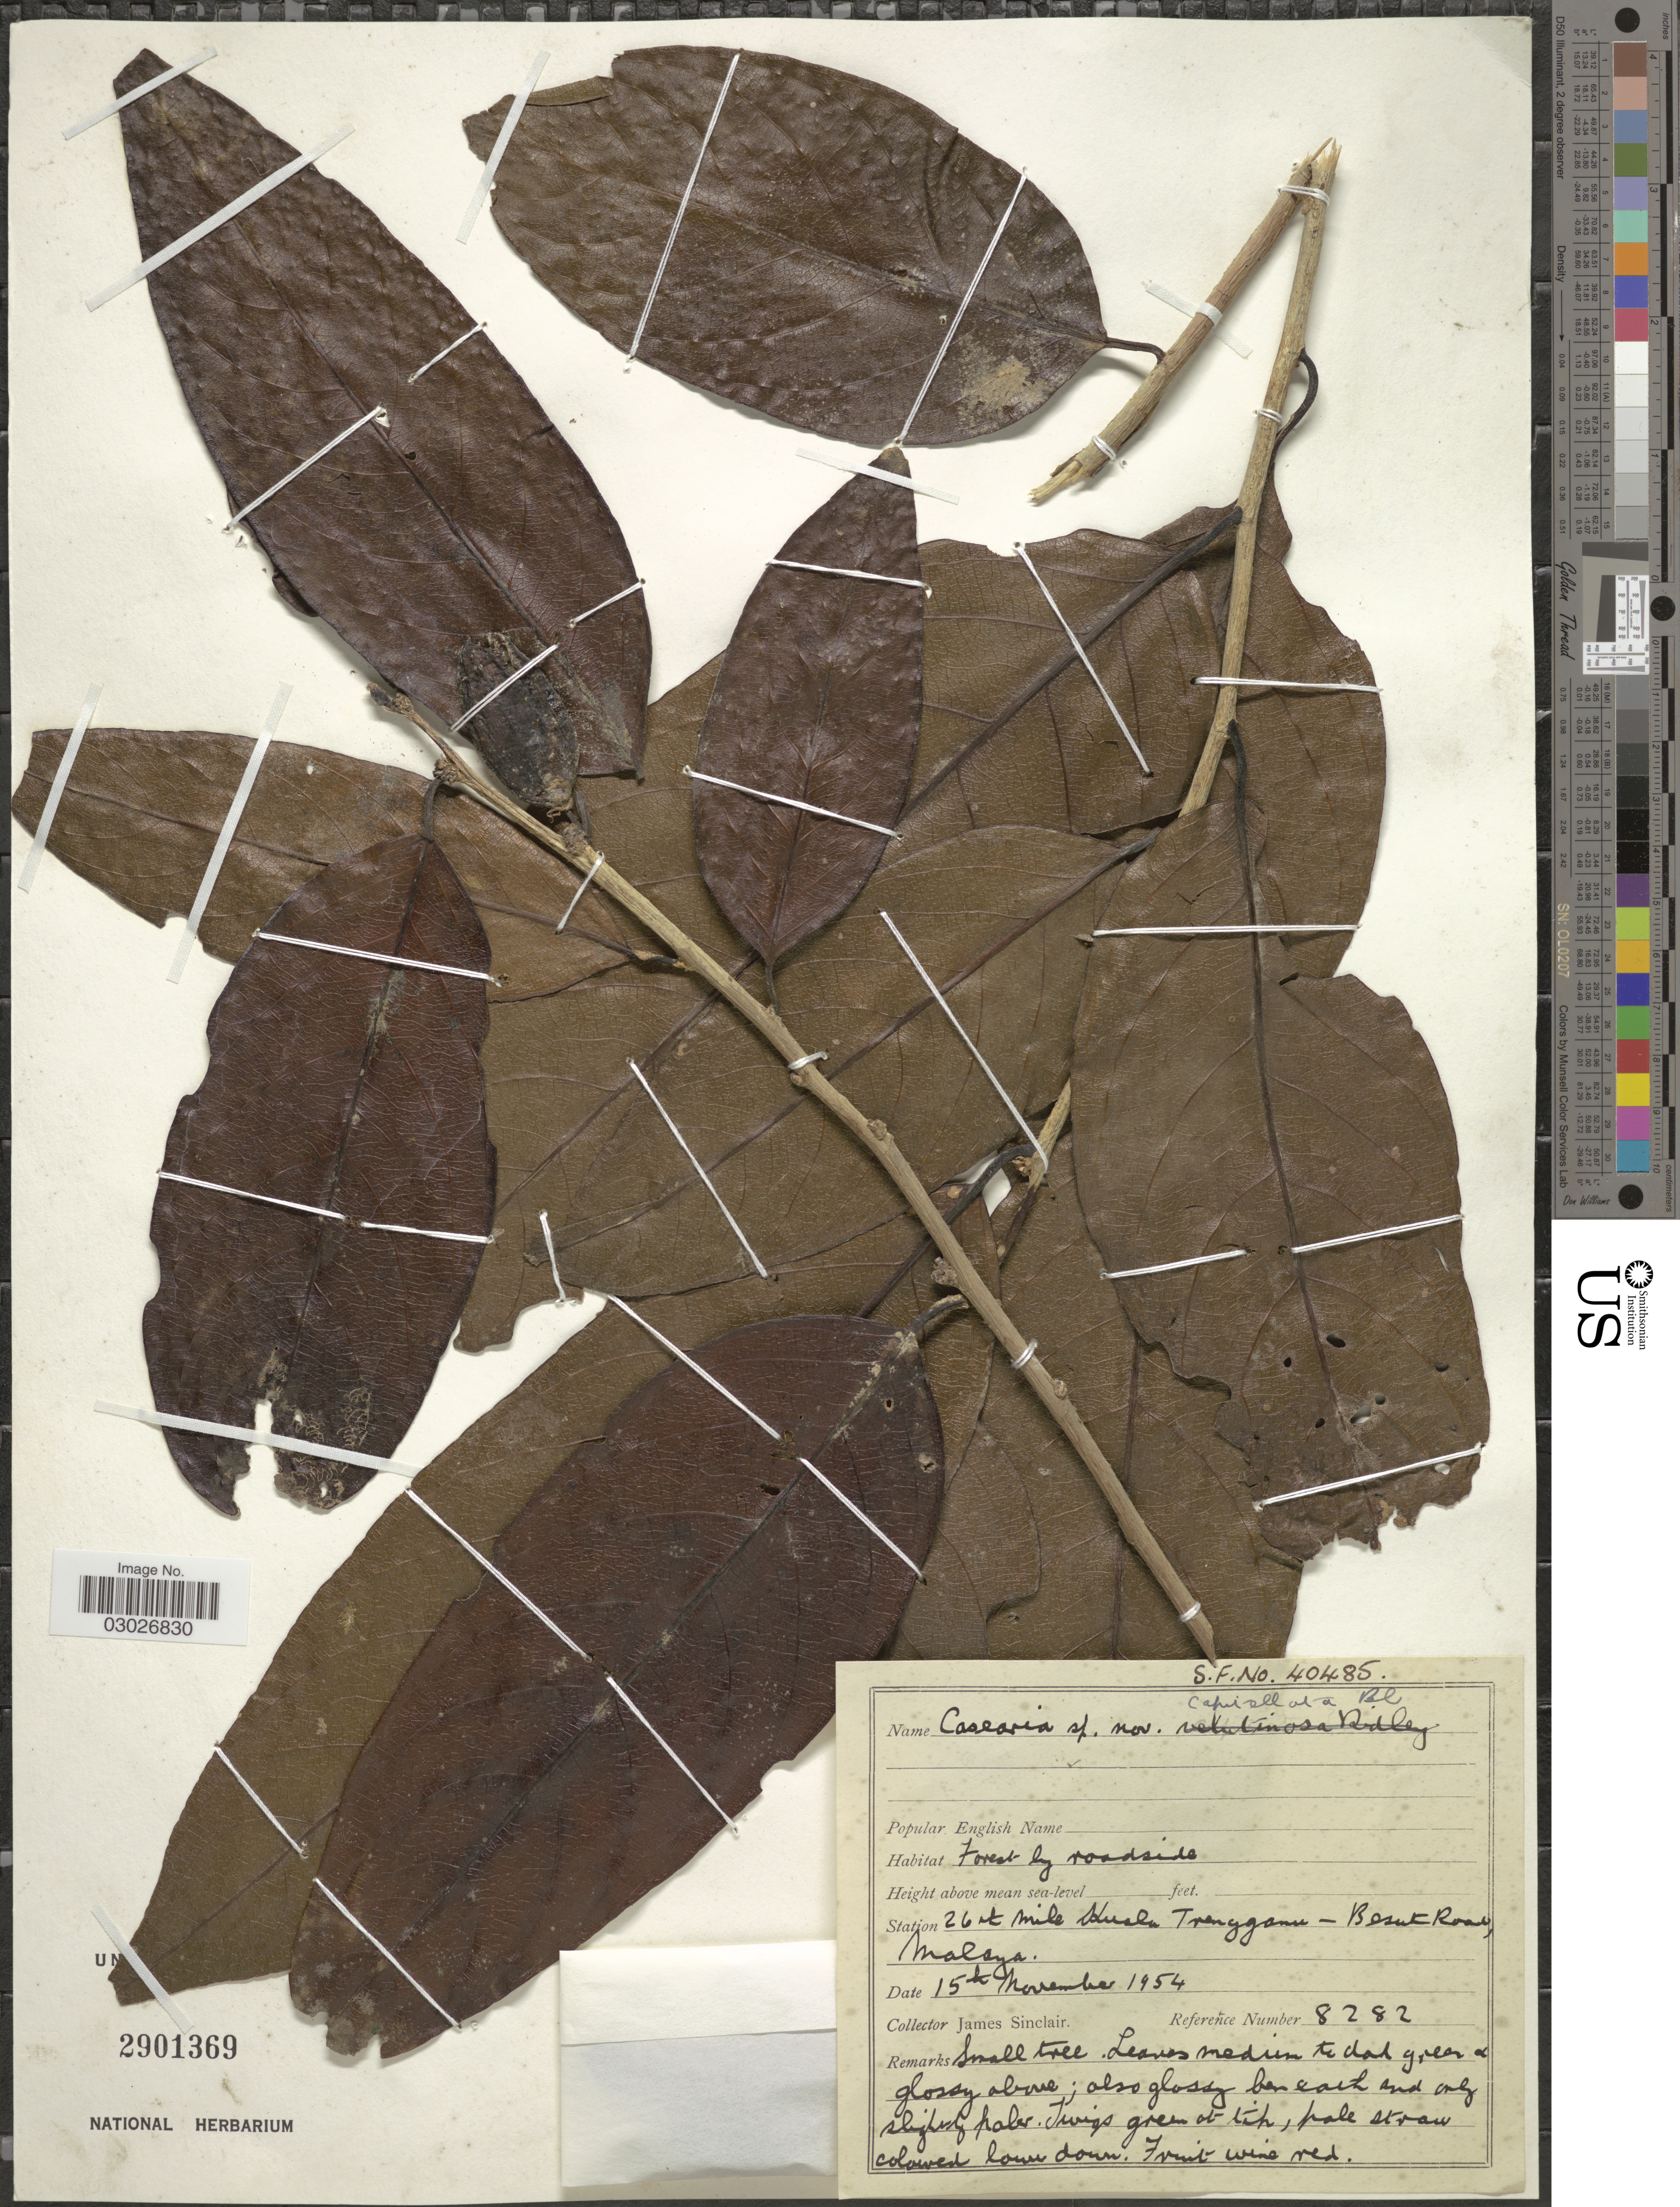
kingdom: Plantae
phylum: Tracheophyta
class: Magnoliopsida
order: Malpighiales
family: Salicaceae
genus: Casearia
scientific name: Casearia capitellata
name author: Blume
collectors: J. Sinclair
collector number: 8282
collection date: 1954-11-15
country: Malaysia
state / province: Terengganu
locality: Station 26th mile Kuala Trengganu - Besut Road, Malaya.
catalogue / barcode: US 2901369